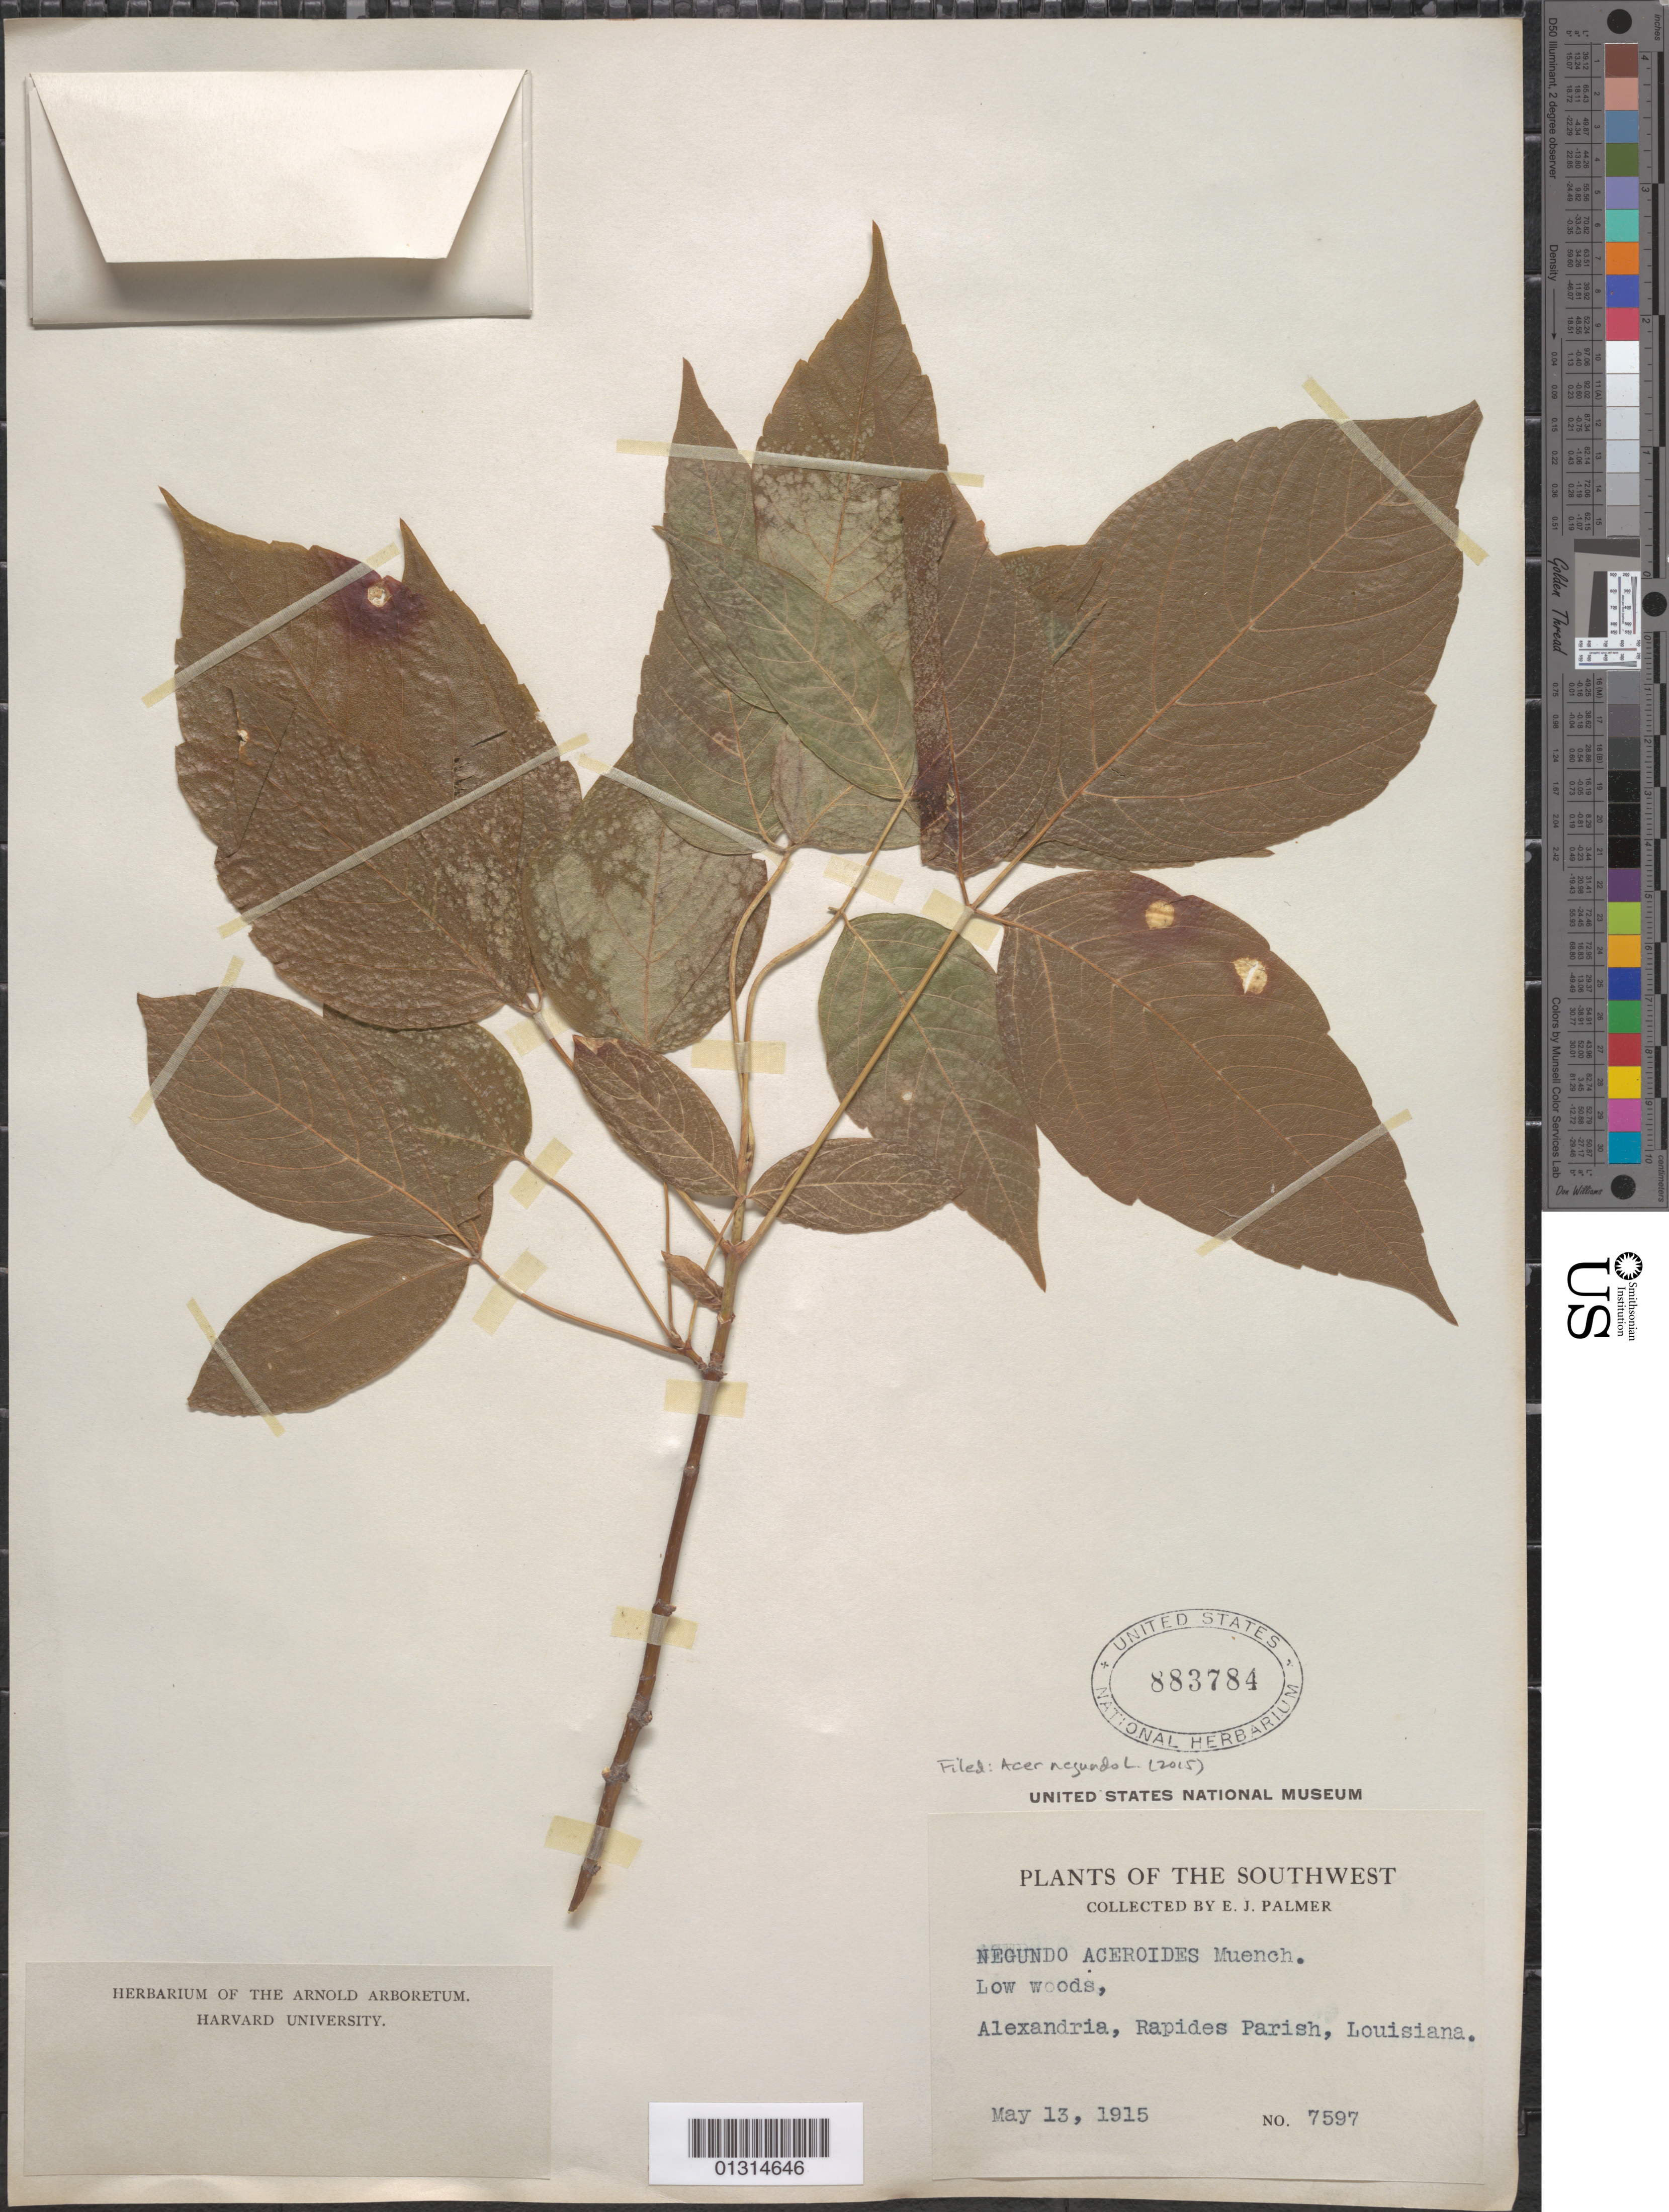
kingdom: Plantae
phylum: Tracheophyta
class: Magnoliopsida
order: Sapindales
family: Sapindaceae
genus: Acer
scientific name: Acer negundo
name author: L.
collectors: E. J. Palmer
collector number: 7597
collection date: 1915-05-13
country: United States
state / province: Louisiana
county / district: Rapides Parish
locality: Rapides Parish, Alexandria.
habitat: Low woods.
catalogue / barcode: US 883784